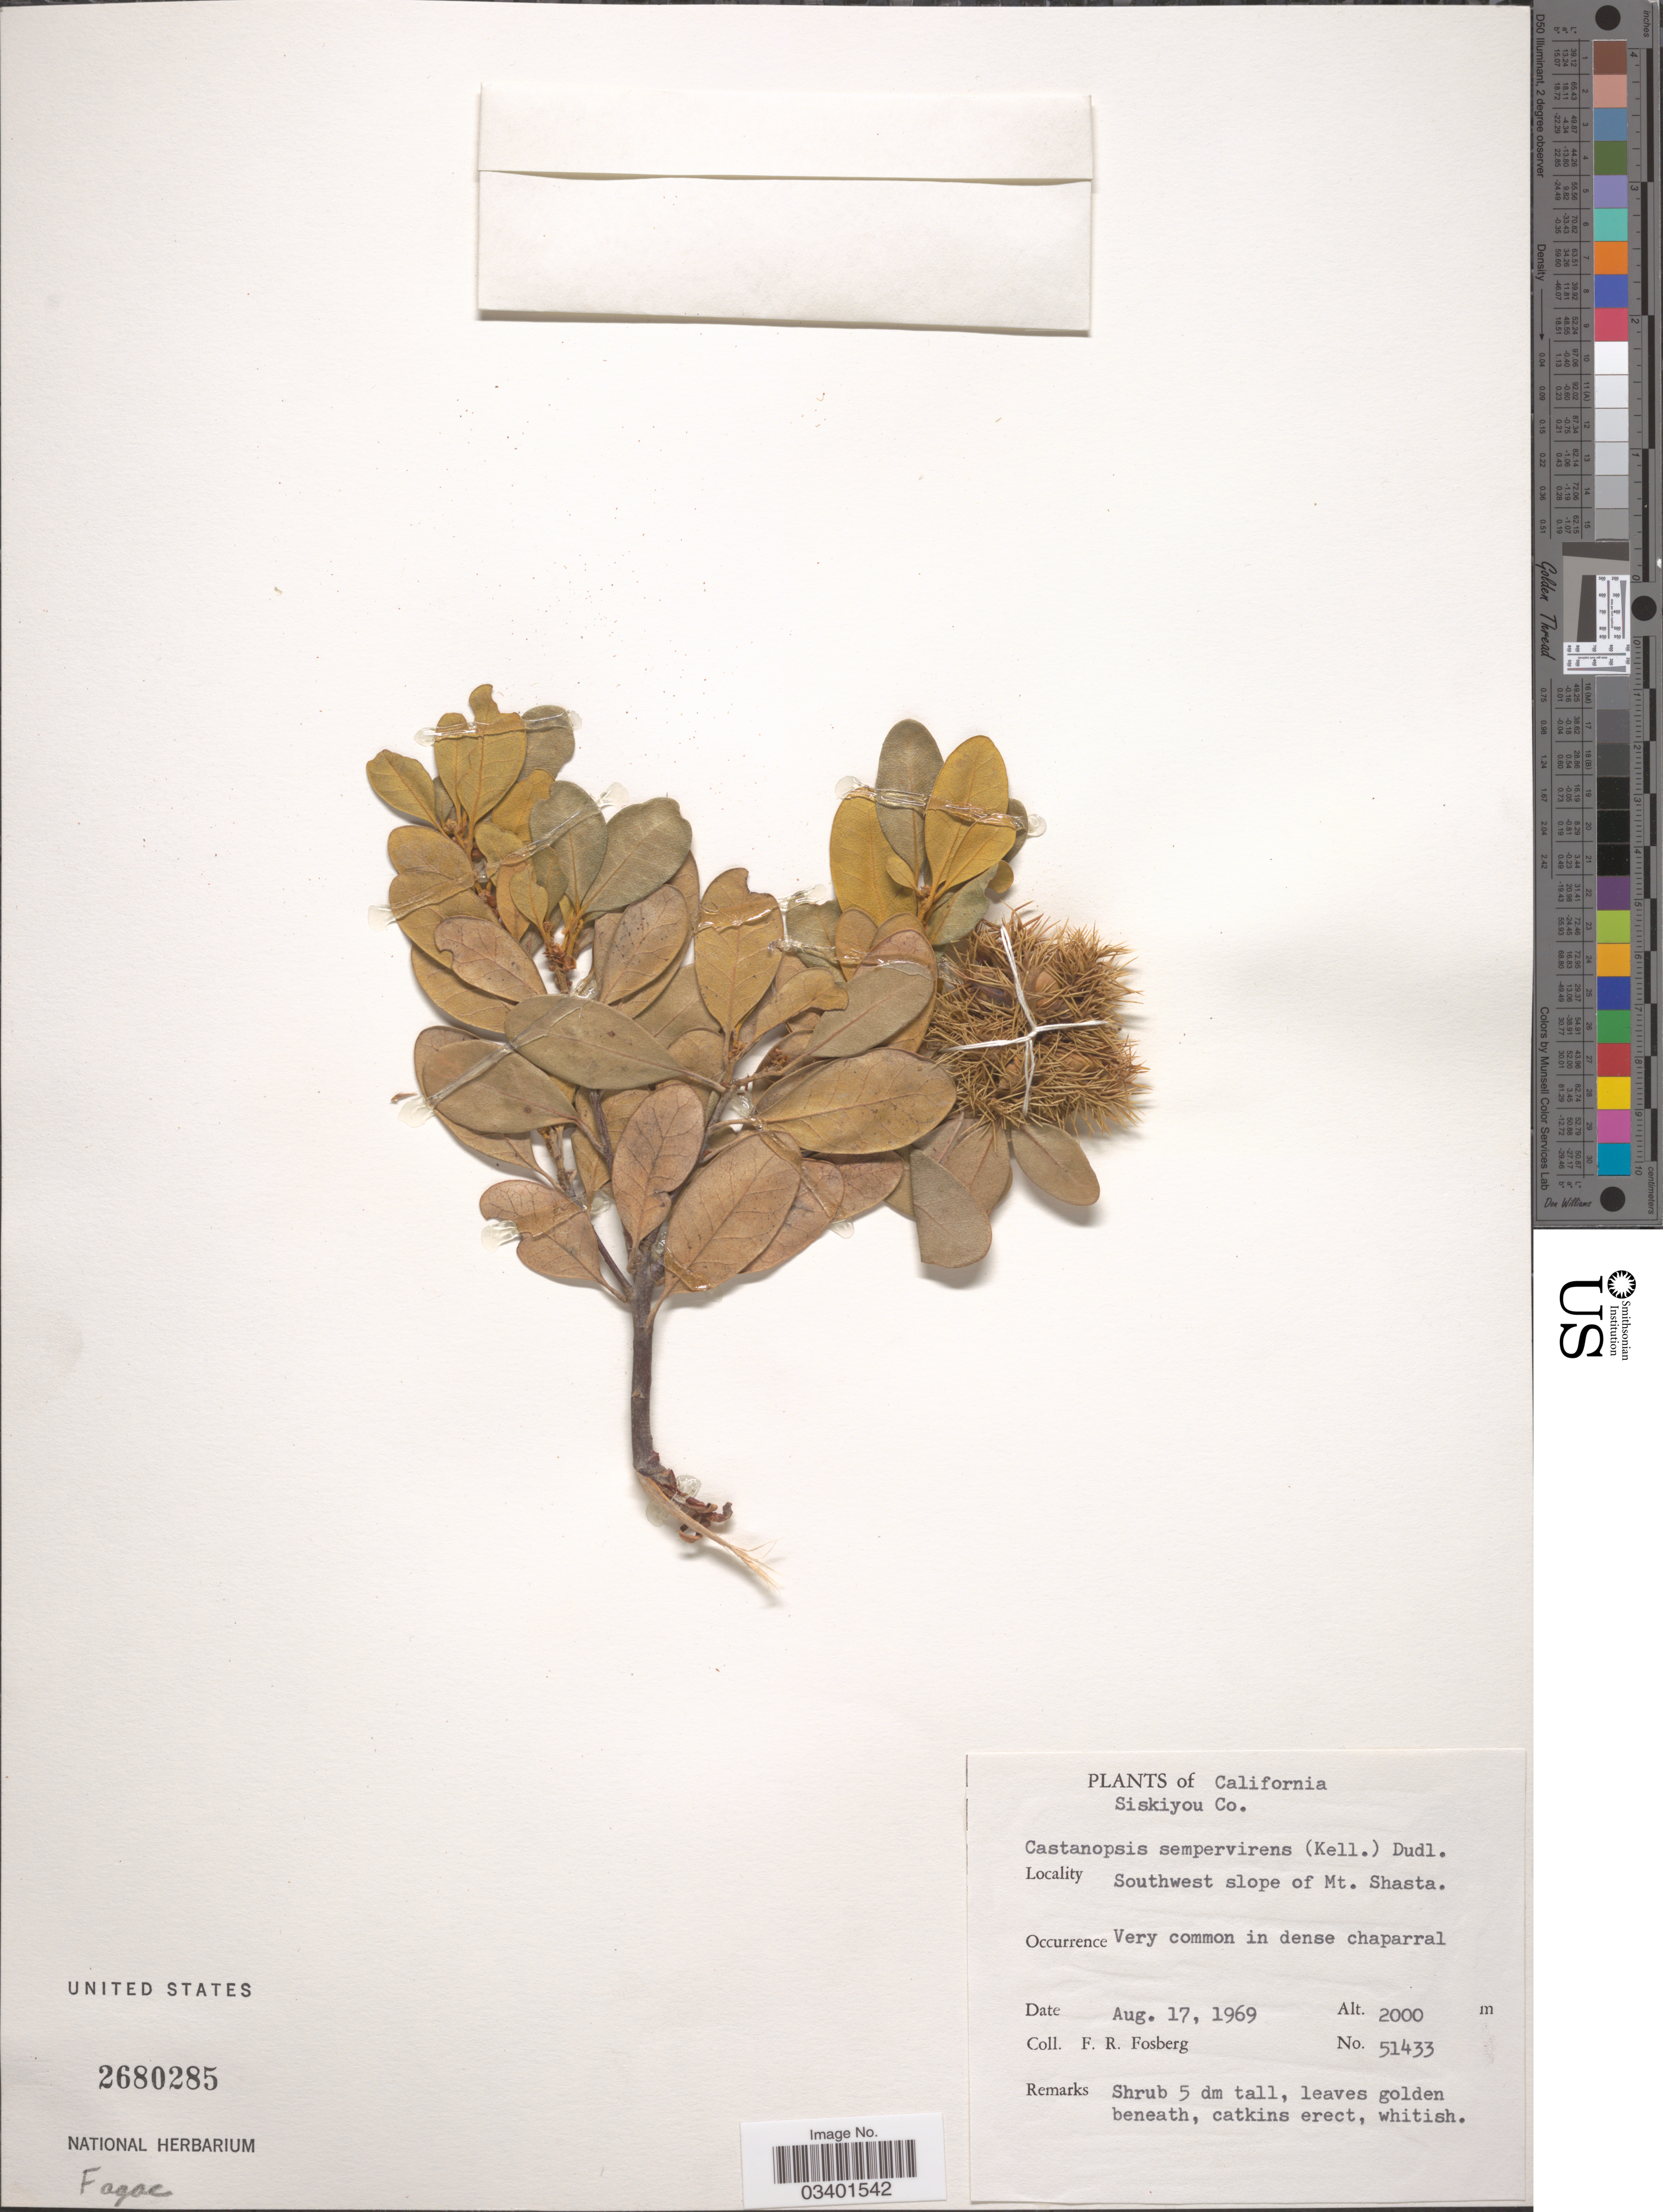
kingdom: Plantae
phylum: Tracheophyta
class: Magnoliopsida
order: Fagales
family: Fagaceae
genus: Chrysolepis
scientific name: Chrysolepis sempervirens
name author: (Kellogg) Hjelmq.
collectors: F. R. Fosberg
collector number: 51433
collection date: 1969-08-17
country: United States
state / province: California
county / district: Siskiyou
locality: Siskiyou Co. Southwest slope of Mt. Shasta.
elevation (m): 2000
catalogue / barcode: US 2680285